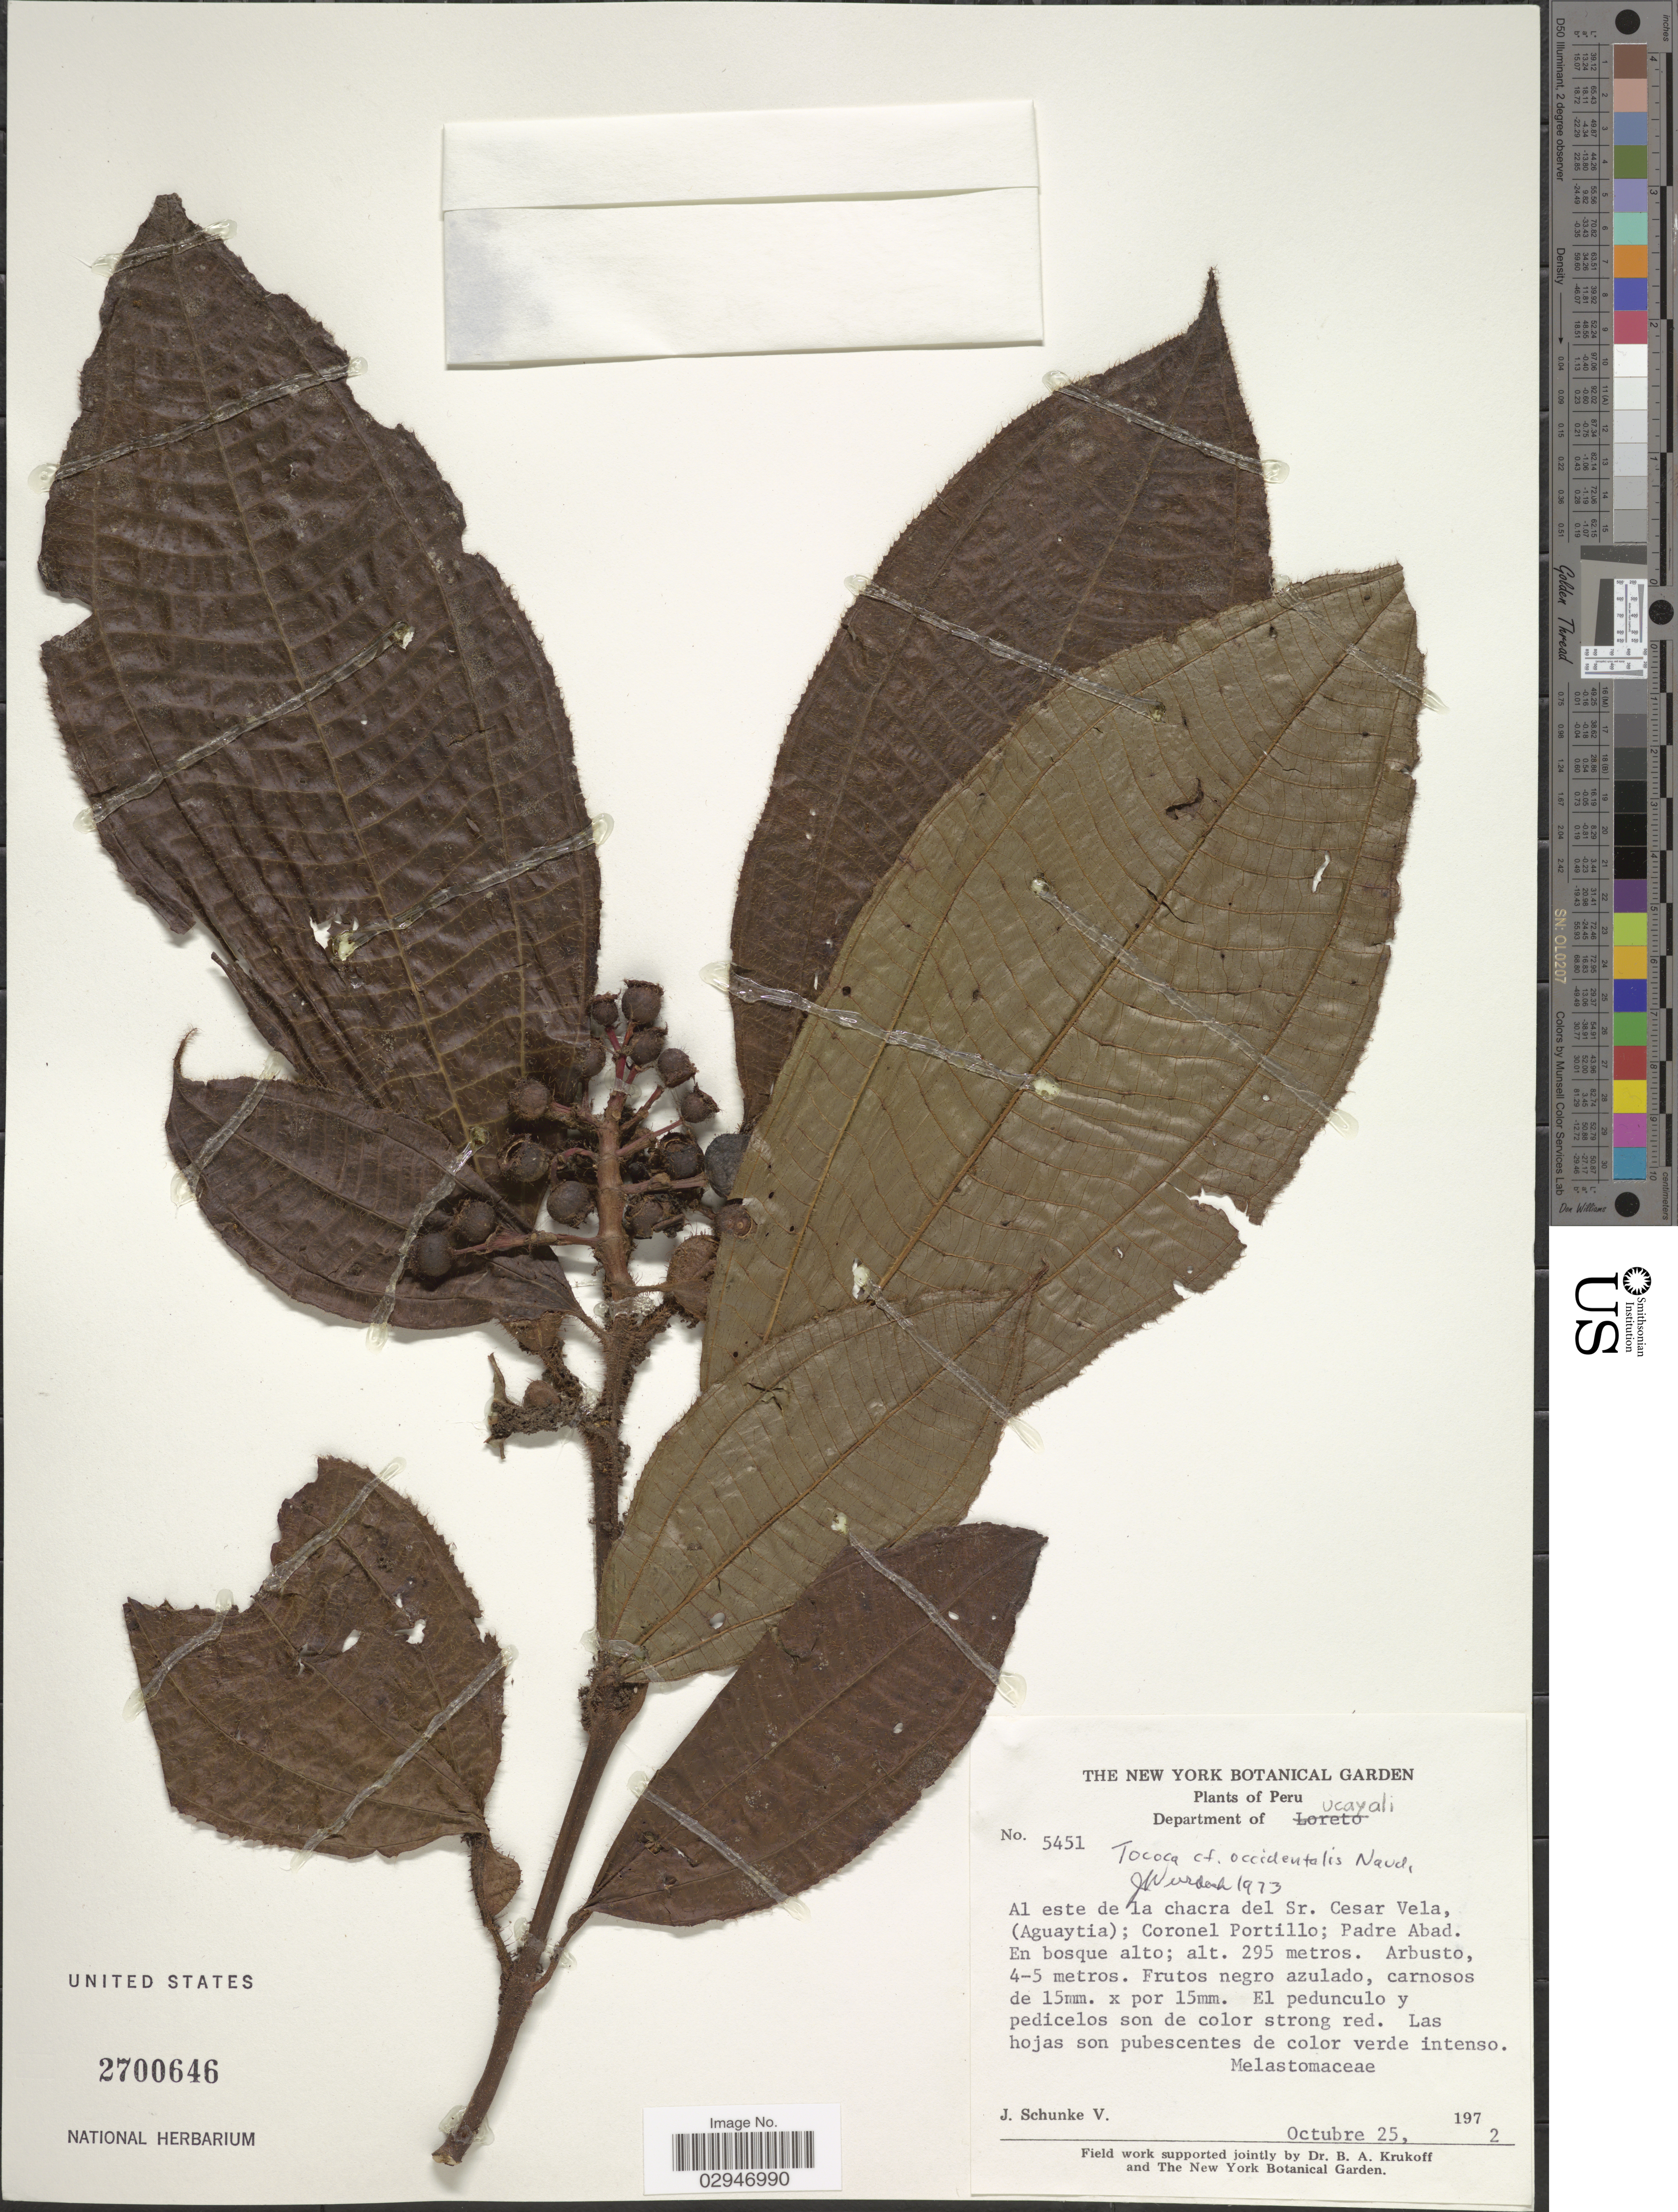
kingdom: Plantae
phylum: Tracheophyta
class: Magnoliopsida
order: Myrtales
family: Melastomataceae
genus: Tococa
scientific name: Tococa occidentalis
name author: Naudin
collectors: J. Schunke Vigo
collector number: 5451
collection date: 1972-10-25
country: Peru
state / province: Ucayali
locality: Department of Ucayali. Al este de la chacra del Sr. Cesar Vela, (Aguaytia); Coronel Portillo; Padre Abad.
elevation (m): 295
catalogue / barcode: US 2700646